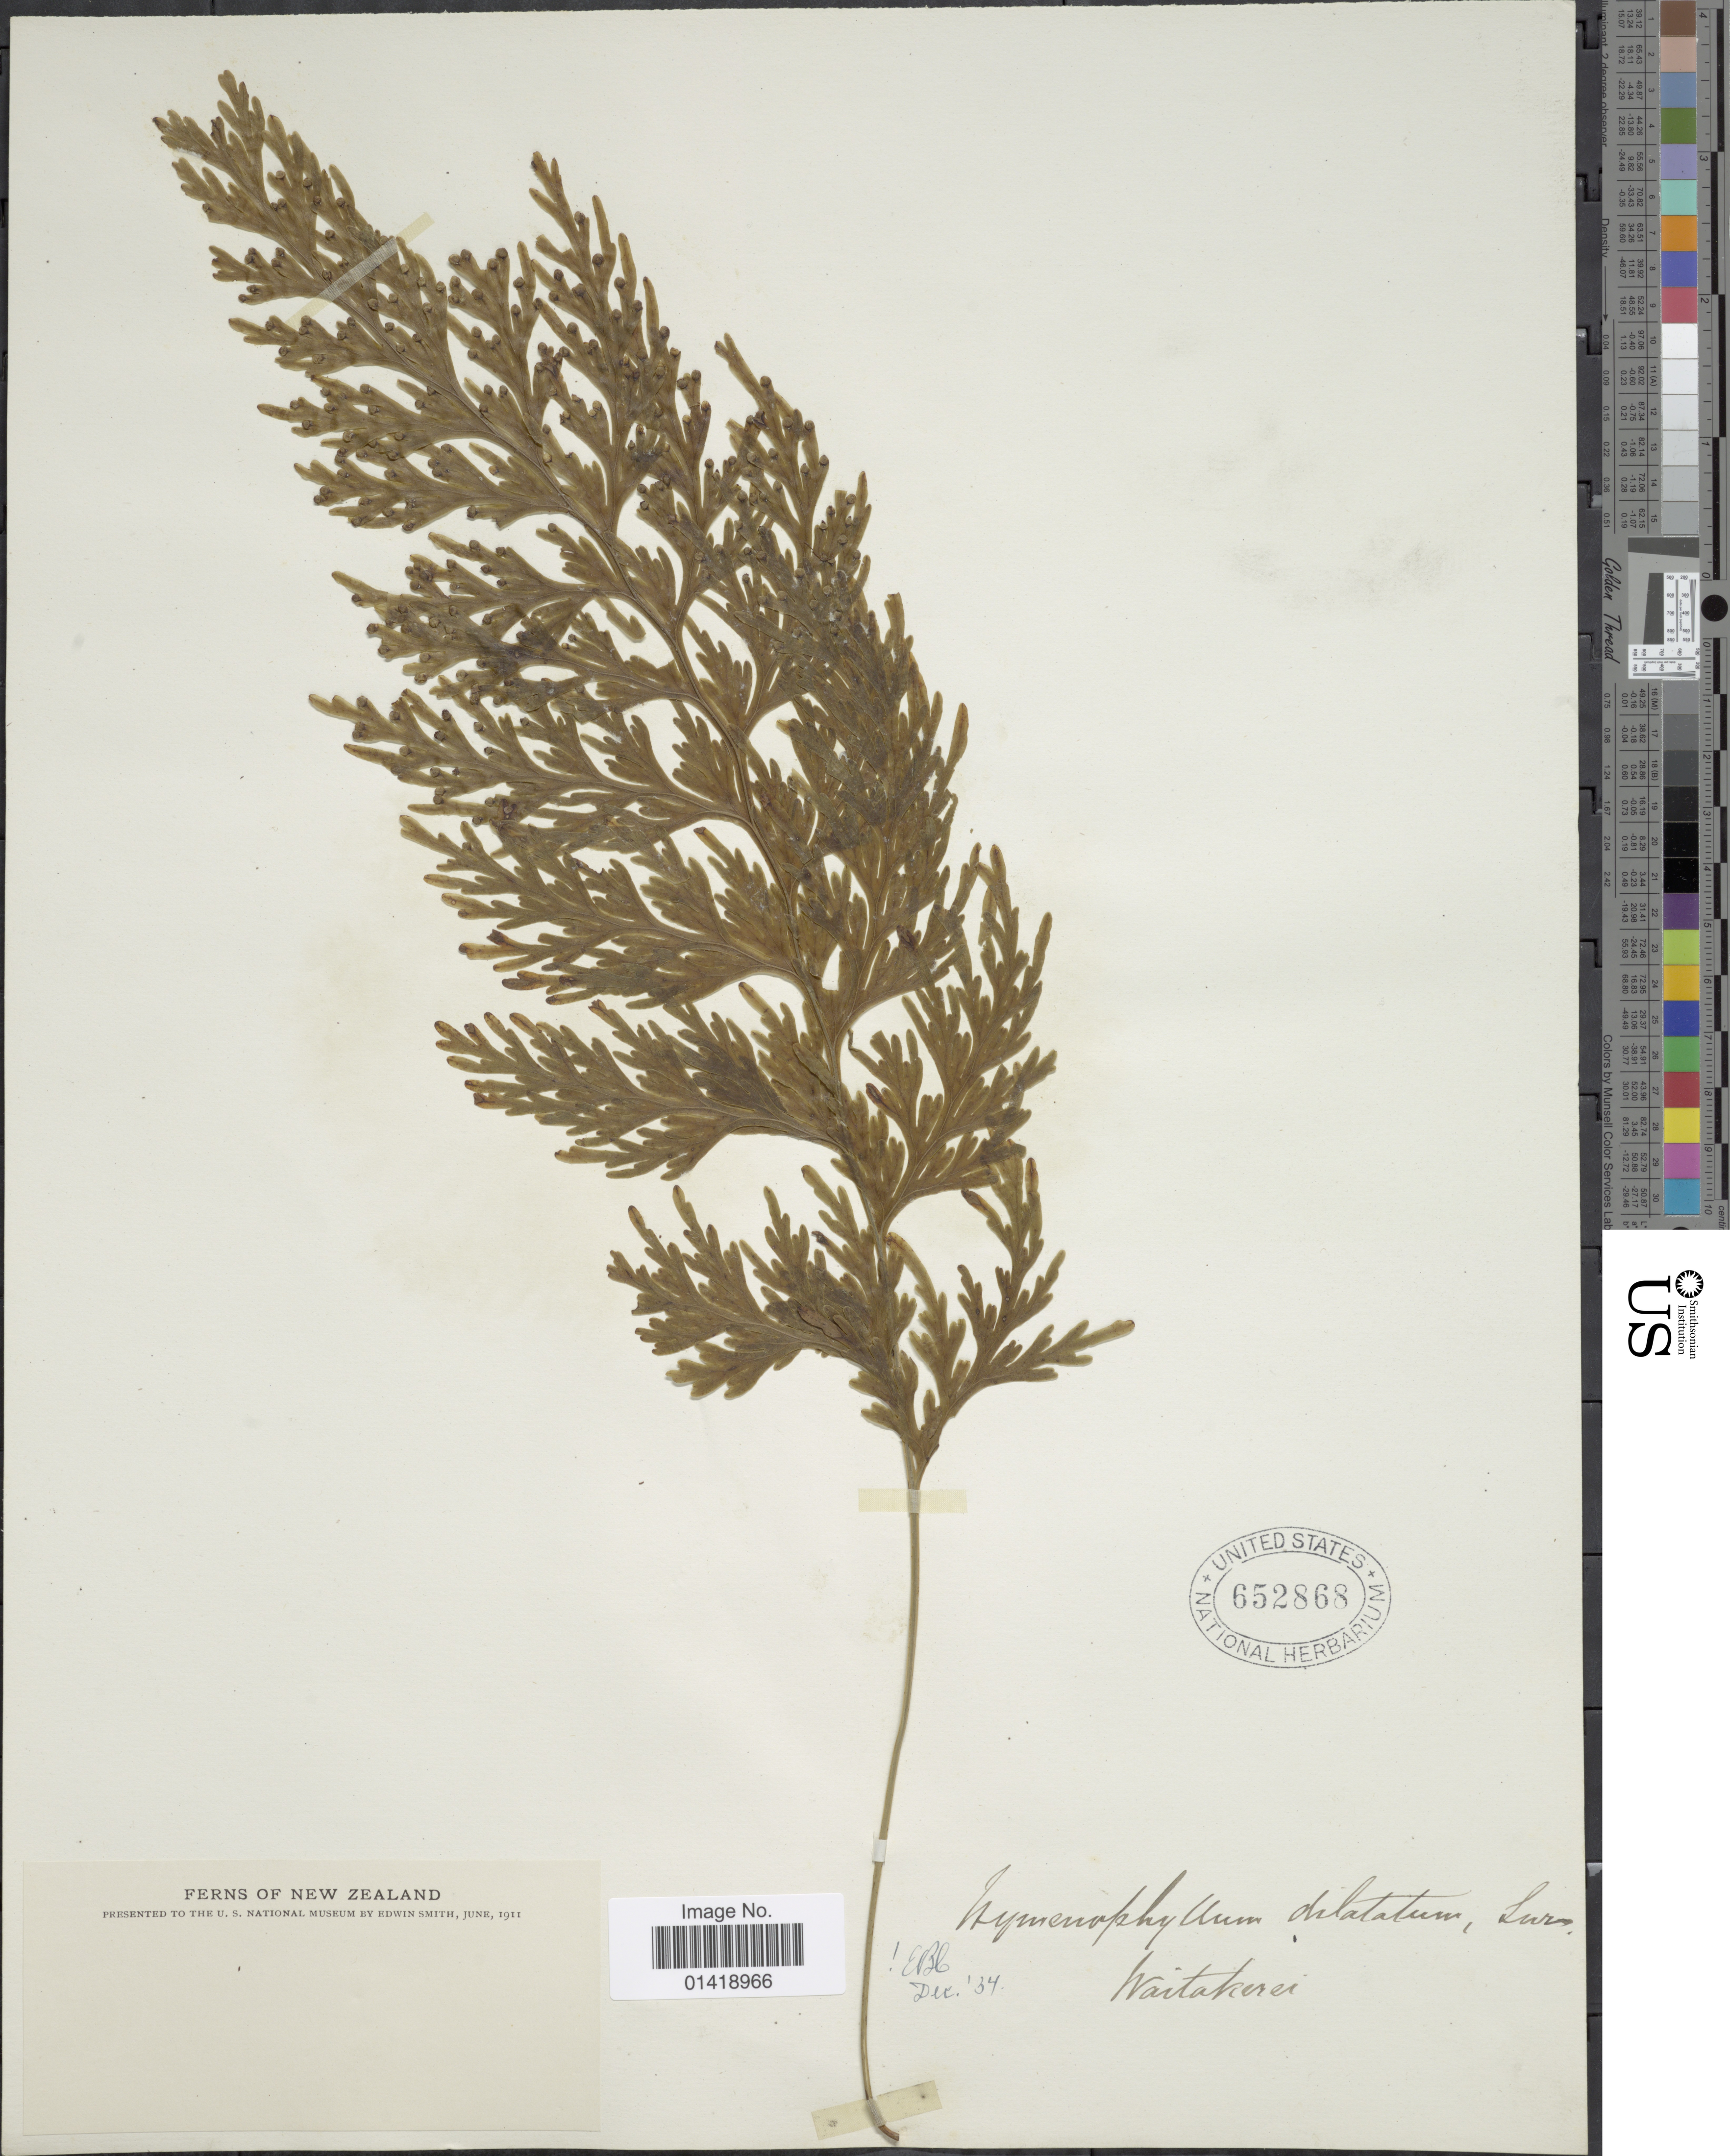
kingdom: Plantae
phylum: Tracheophyta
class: Polypodiopsida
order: Hymenophyllales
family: Hymenophyllaceae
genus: Hymenophyllum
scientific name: Hymenophyllum dilatatum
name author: Sw.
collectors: E. B. Smith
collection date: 1911-06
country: New Zealand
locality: Waitakerei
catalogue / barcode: US 652868